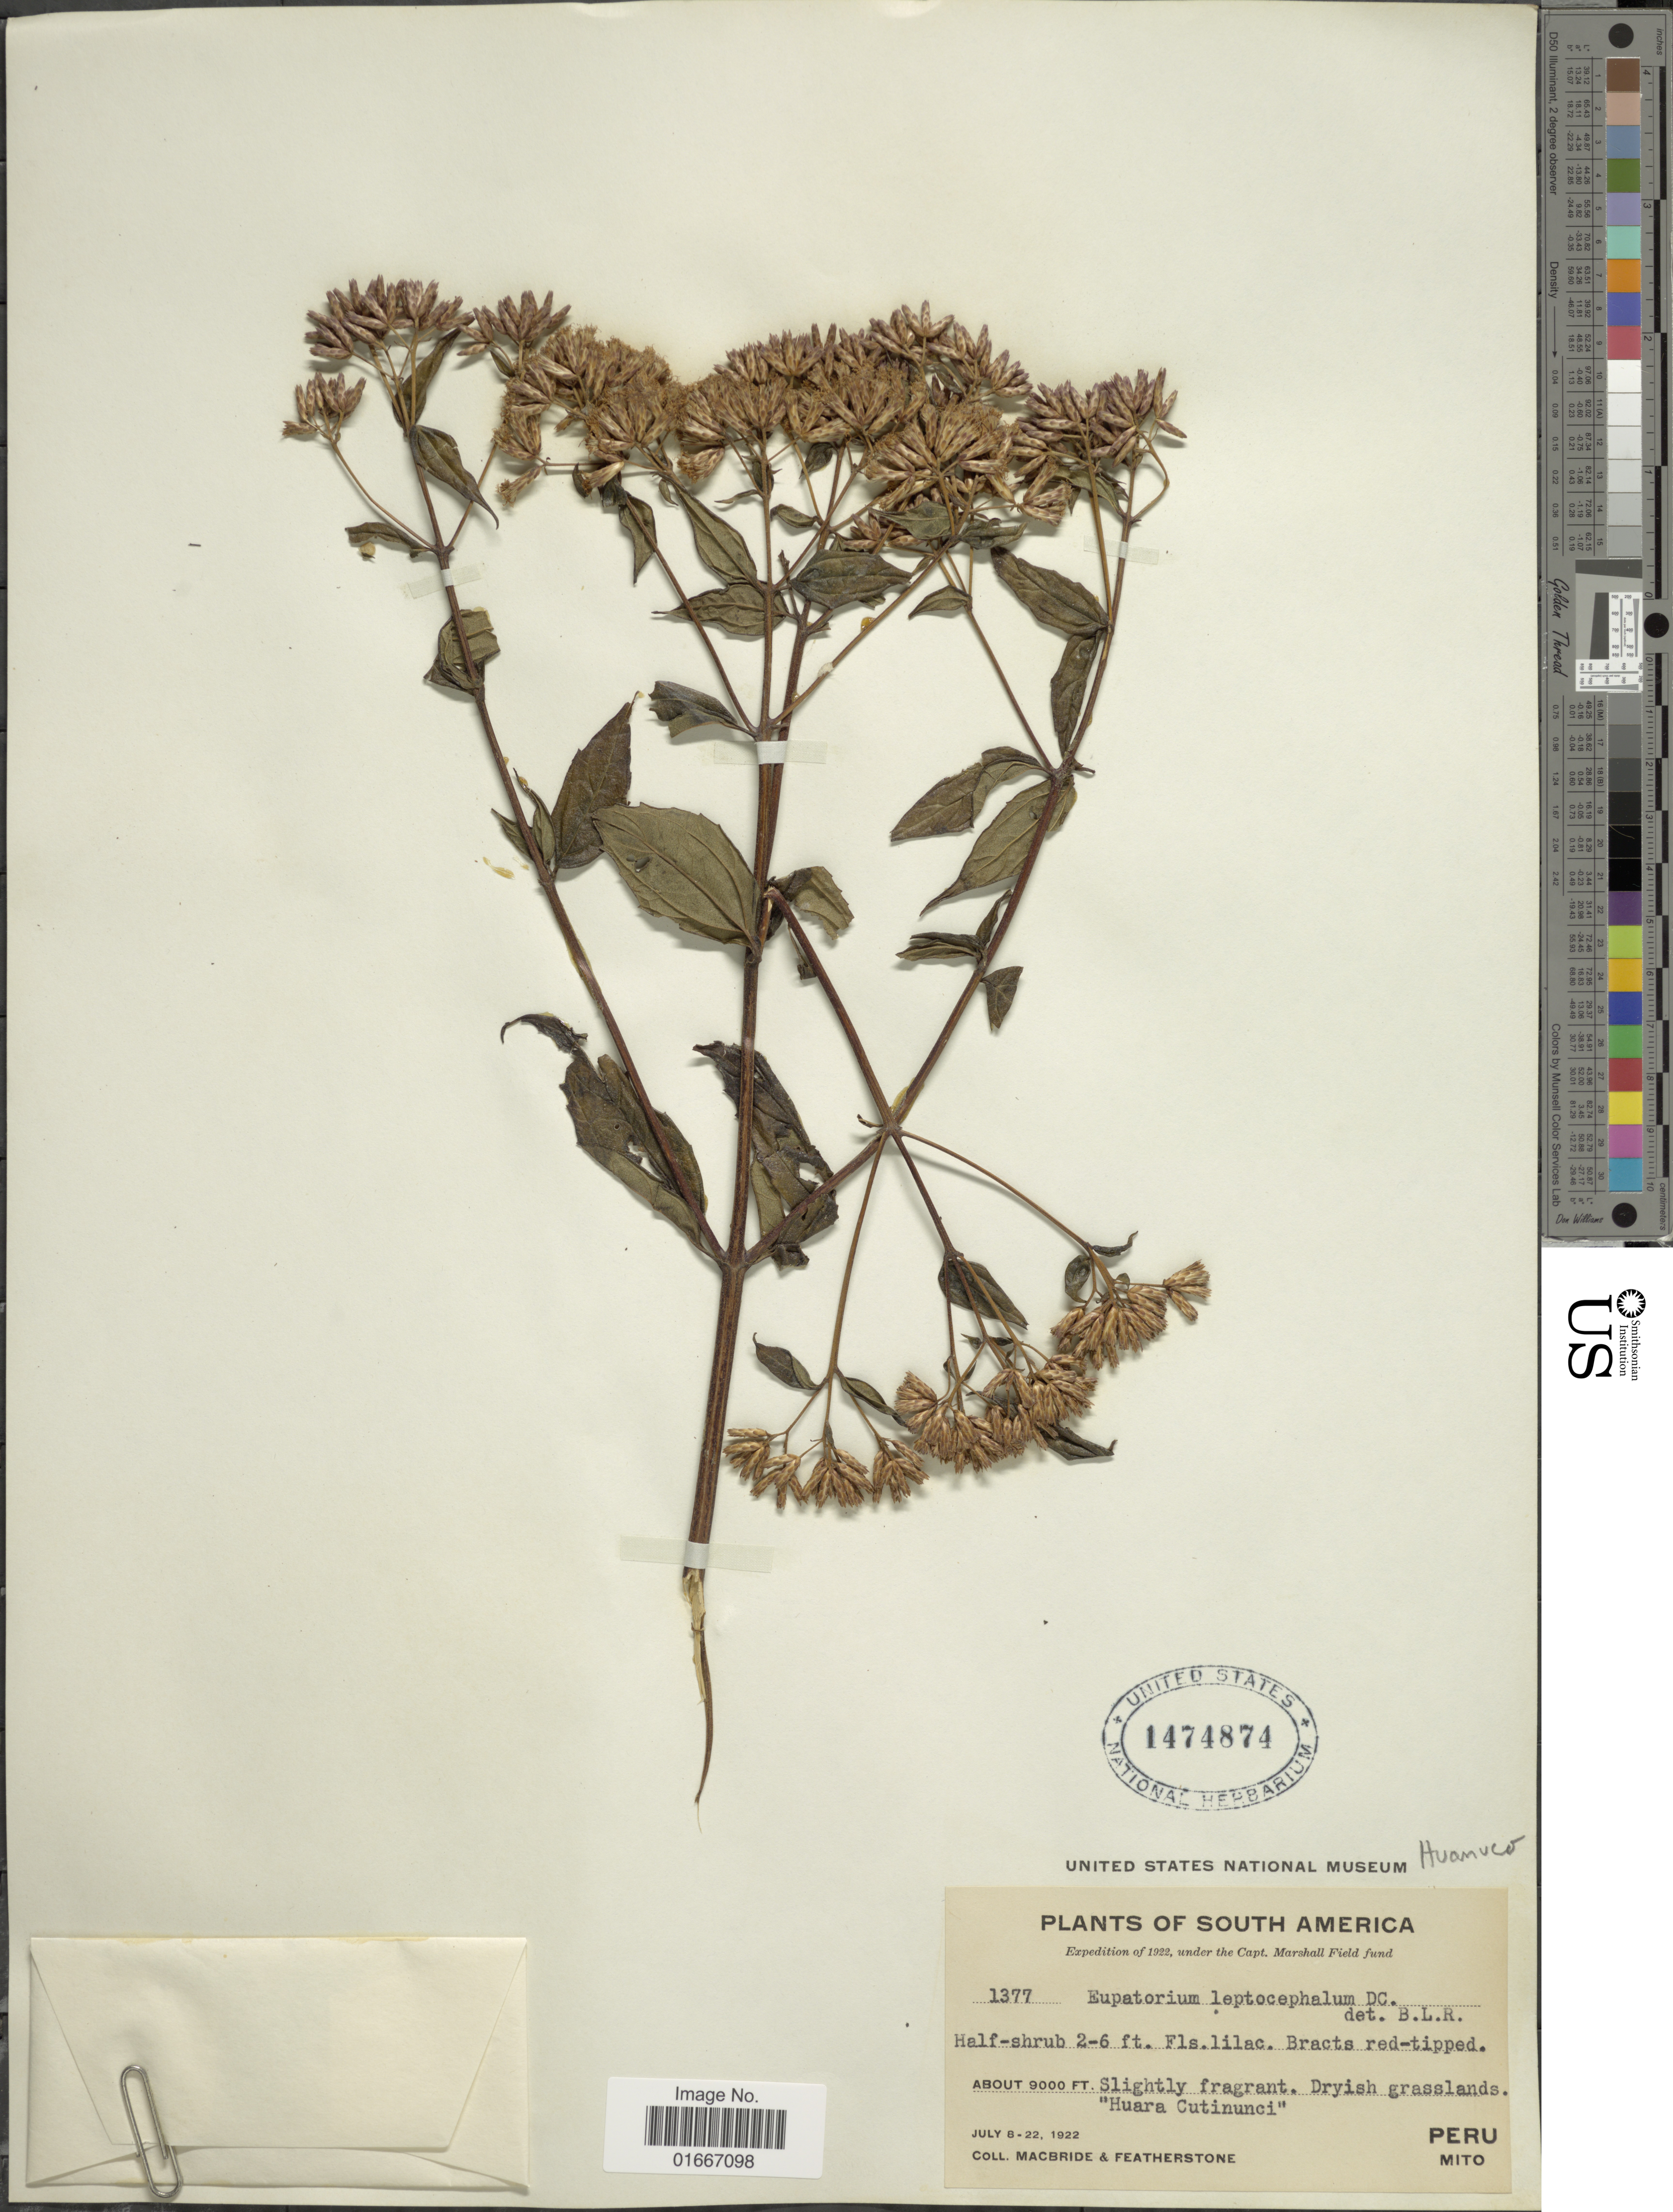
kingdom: Plantae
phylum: Tracheophyta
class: Magnoliopsida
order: Asterales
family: Asteraceae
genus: Chromolaena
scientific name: Chromolaena leptocephala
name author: (DC.) R.M. King & H. Rob.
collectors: Macbride, -- & -. Featherstone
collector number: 1377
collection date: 1922-07-08/1922-07-22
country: Peru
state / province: Huánuco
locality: Peru. Mito. Huanuco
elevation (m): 2743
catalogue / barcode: US 1474874